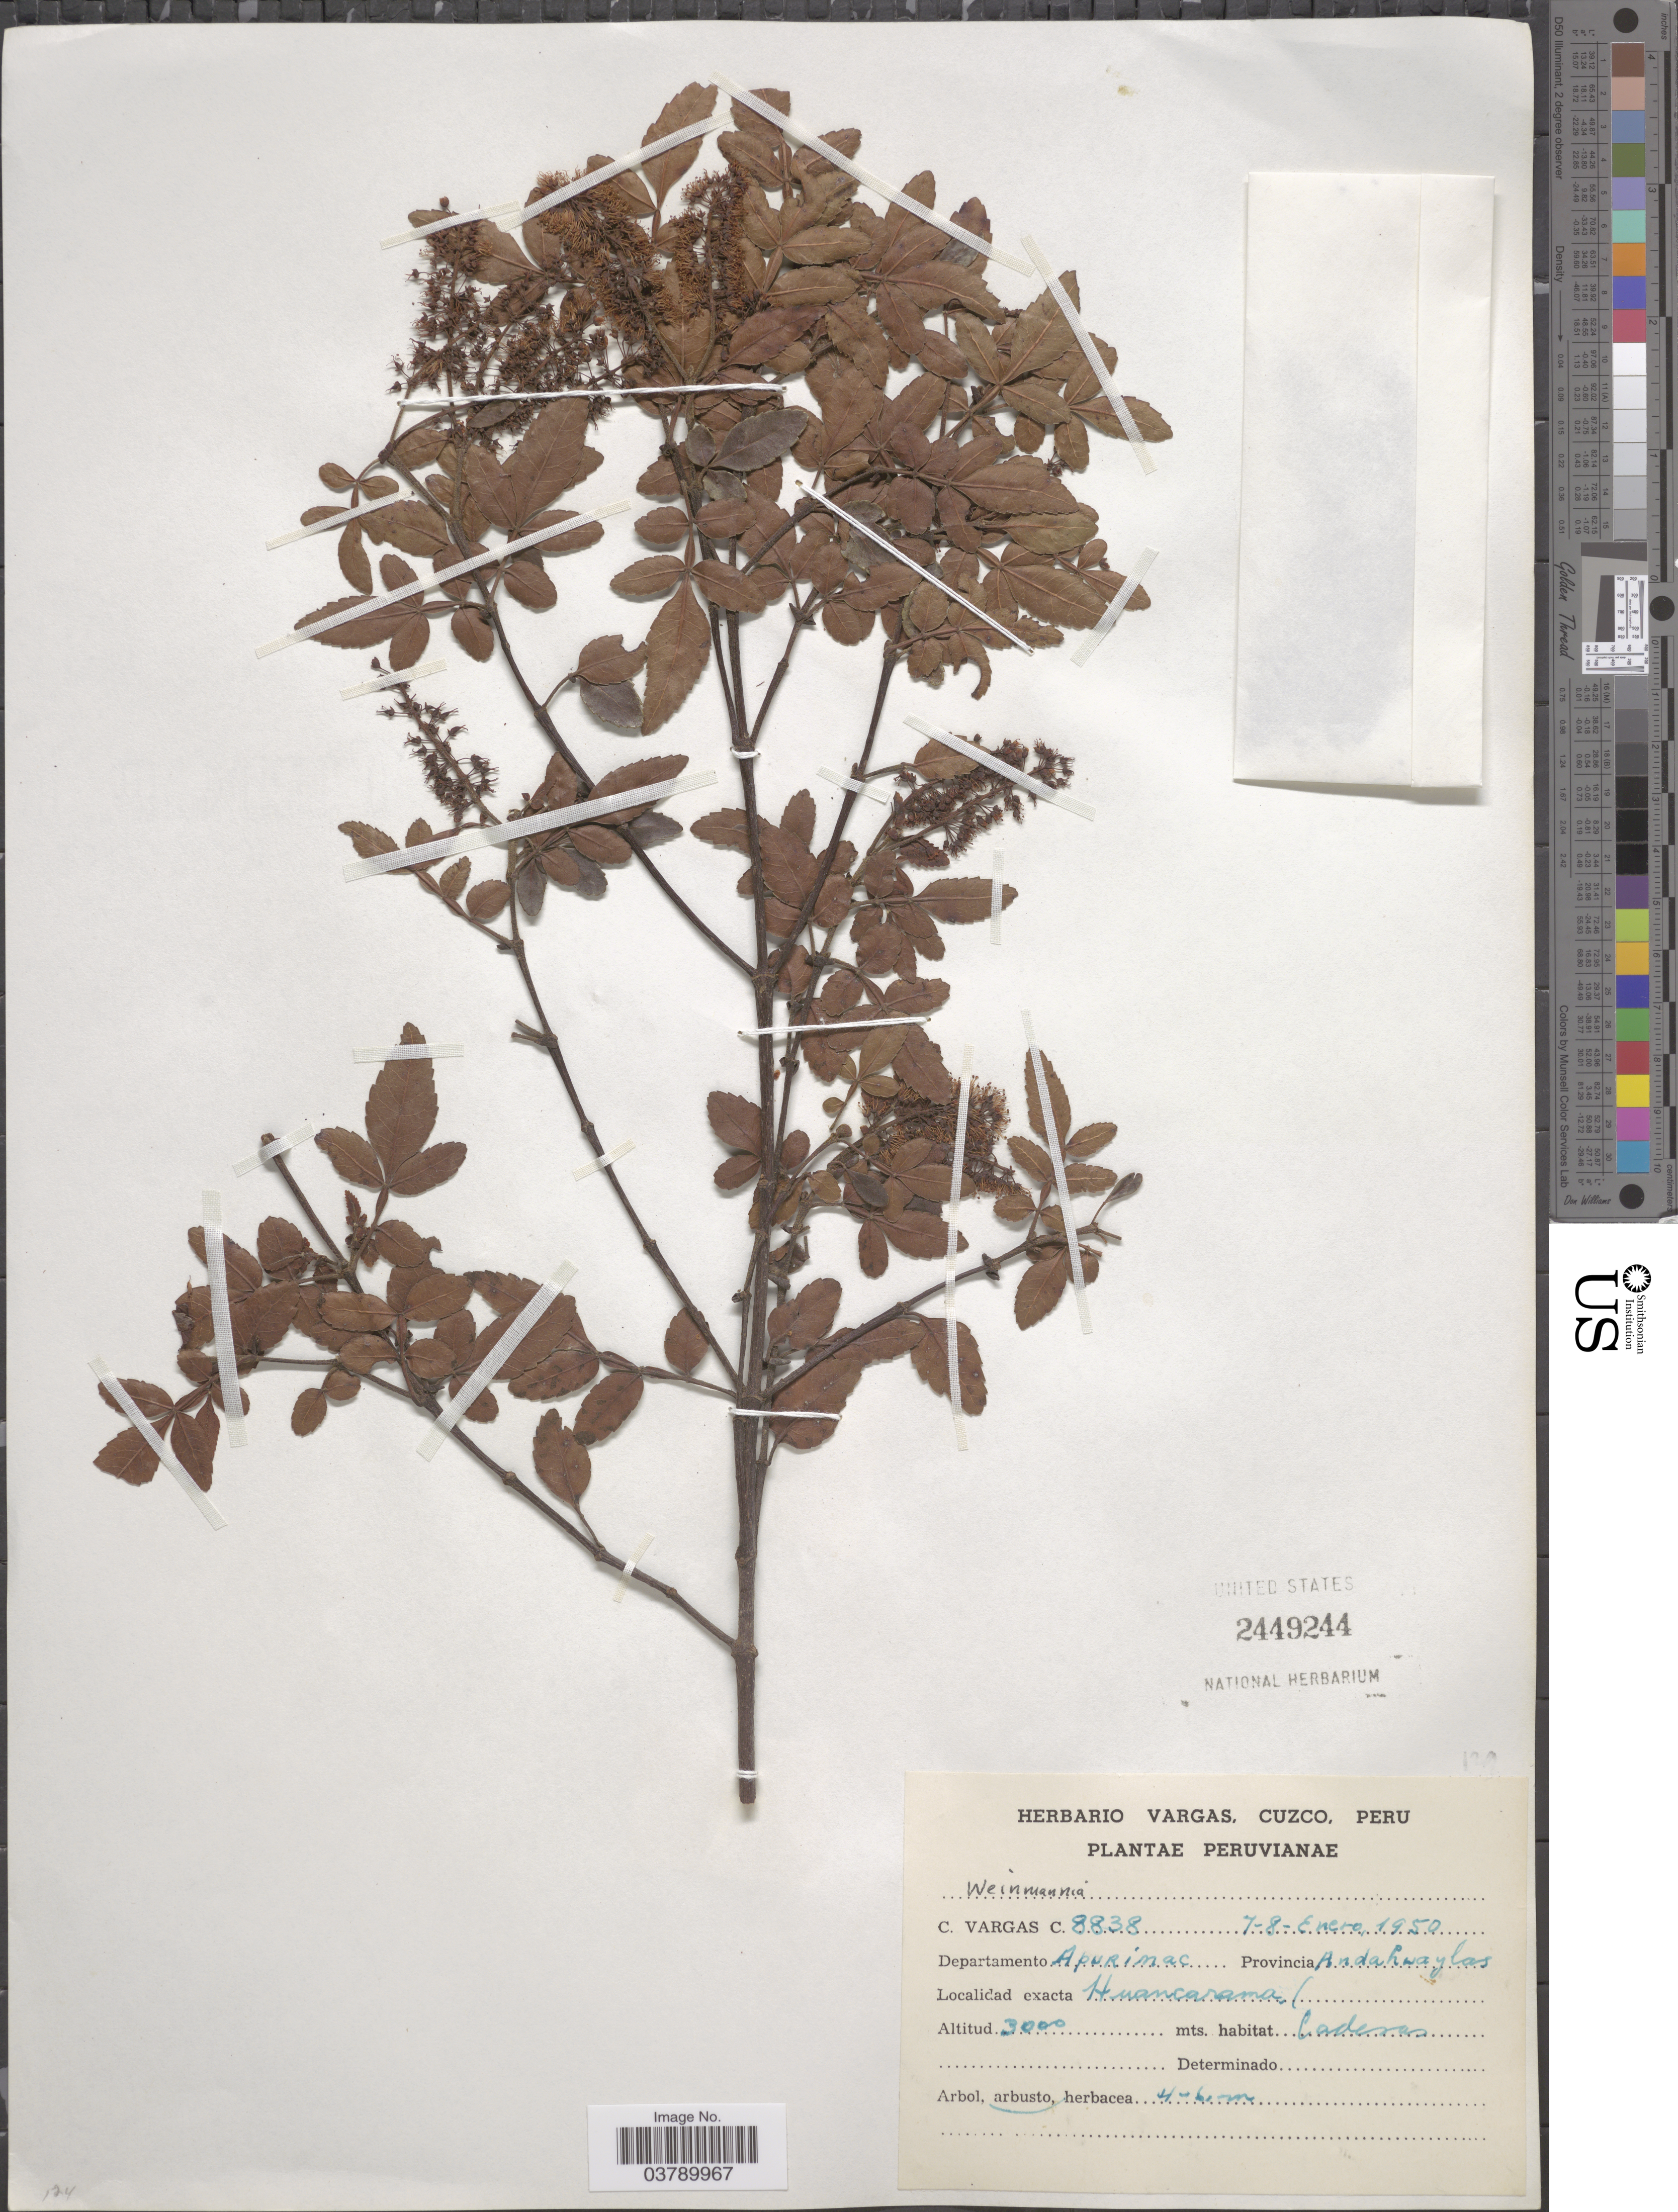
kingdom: Plantae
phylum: Tracheophyta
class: Magnoliopsida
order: Oxalidales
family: Cunoniaceae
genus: Weinmannia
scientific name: Weinmannia sp.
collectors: C. Vargas Calderón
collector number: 8838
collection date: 1950-01-07/1950-01-08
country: Peru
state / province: Apurímac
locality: Departamento Apurimac. Provincia Andahwaylas. Huancarama.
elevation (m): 3000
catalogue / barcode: US 2449244